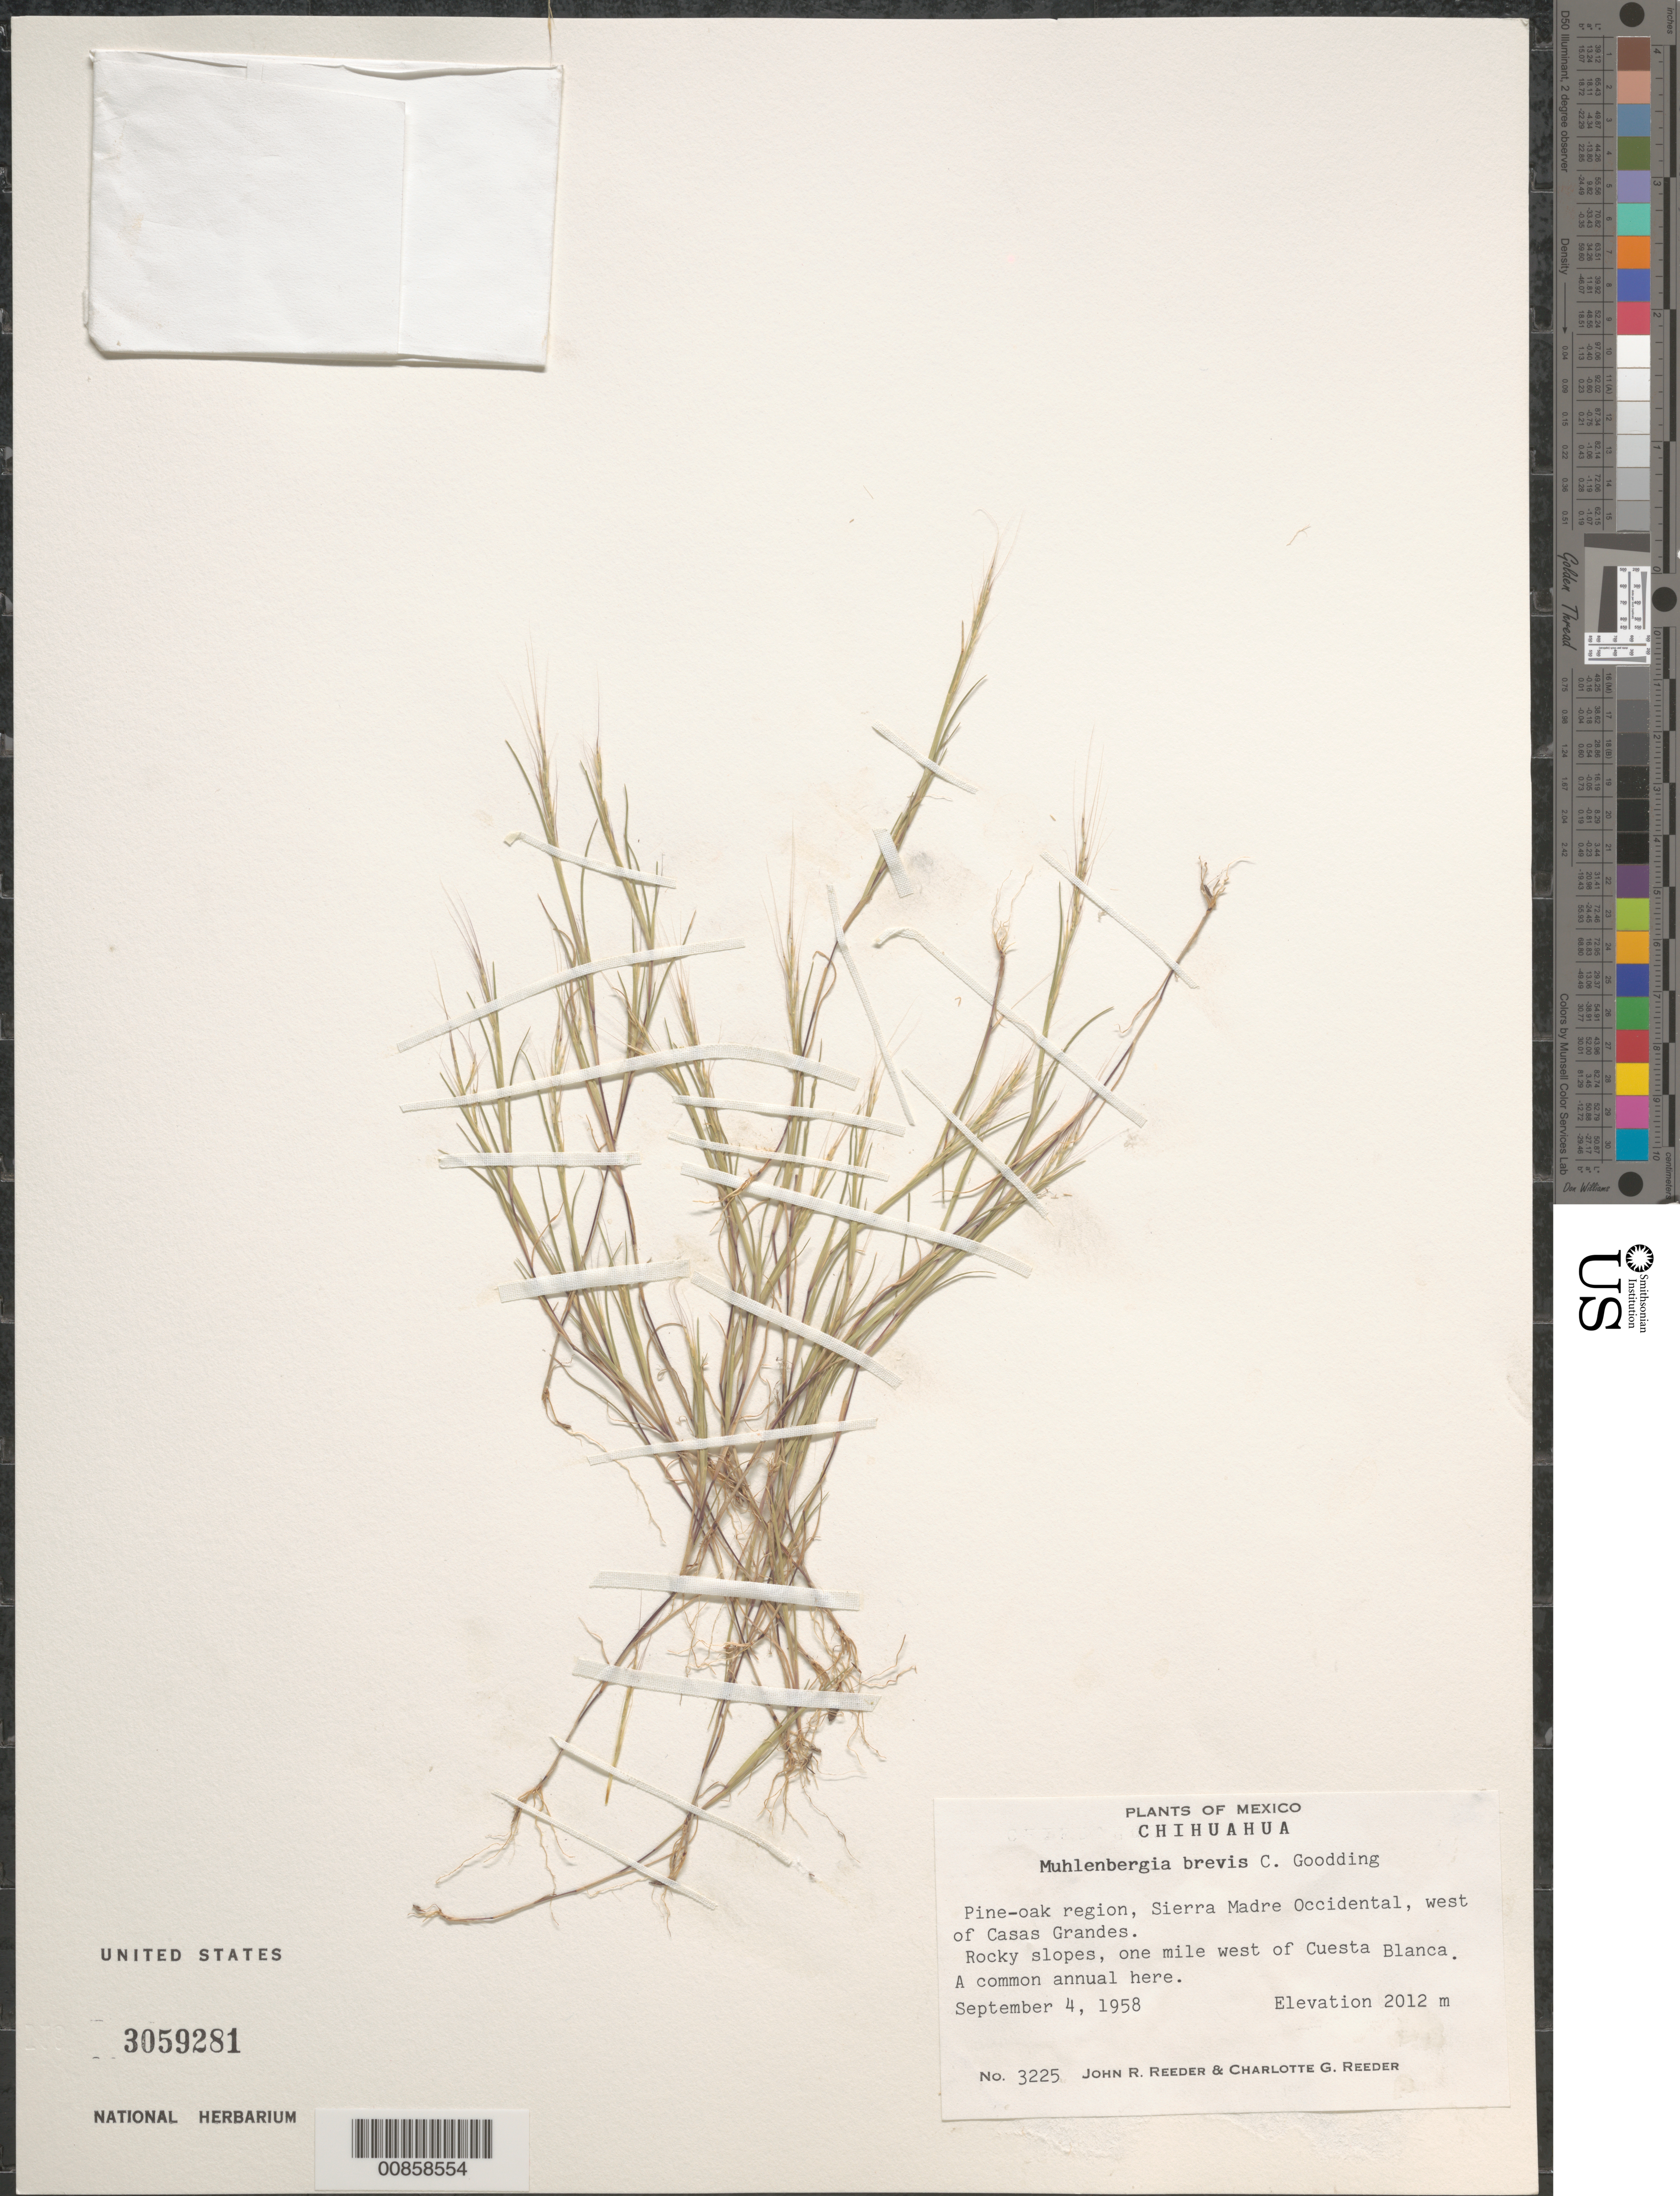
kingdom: Plantae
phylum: Tracheophyta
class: Liliopsida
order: Poales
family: Poaceae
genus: Muhlenbergia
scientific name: Muhlenbergia brevis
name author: C.O. Goodd.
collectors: J. R. Reeder & C. G. Reeder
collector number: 3225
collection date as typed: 04 Sep 1958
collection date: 1958-09-04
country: Mexico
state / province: Chihuahua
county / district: Casas Grandes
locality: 1 mi W of Cuesta Blanca, W of Casas Grandes, mpio. Casas Grandes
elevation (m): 2012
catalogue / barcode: US 3059281